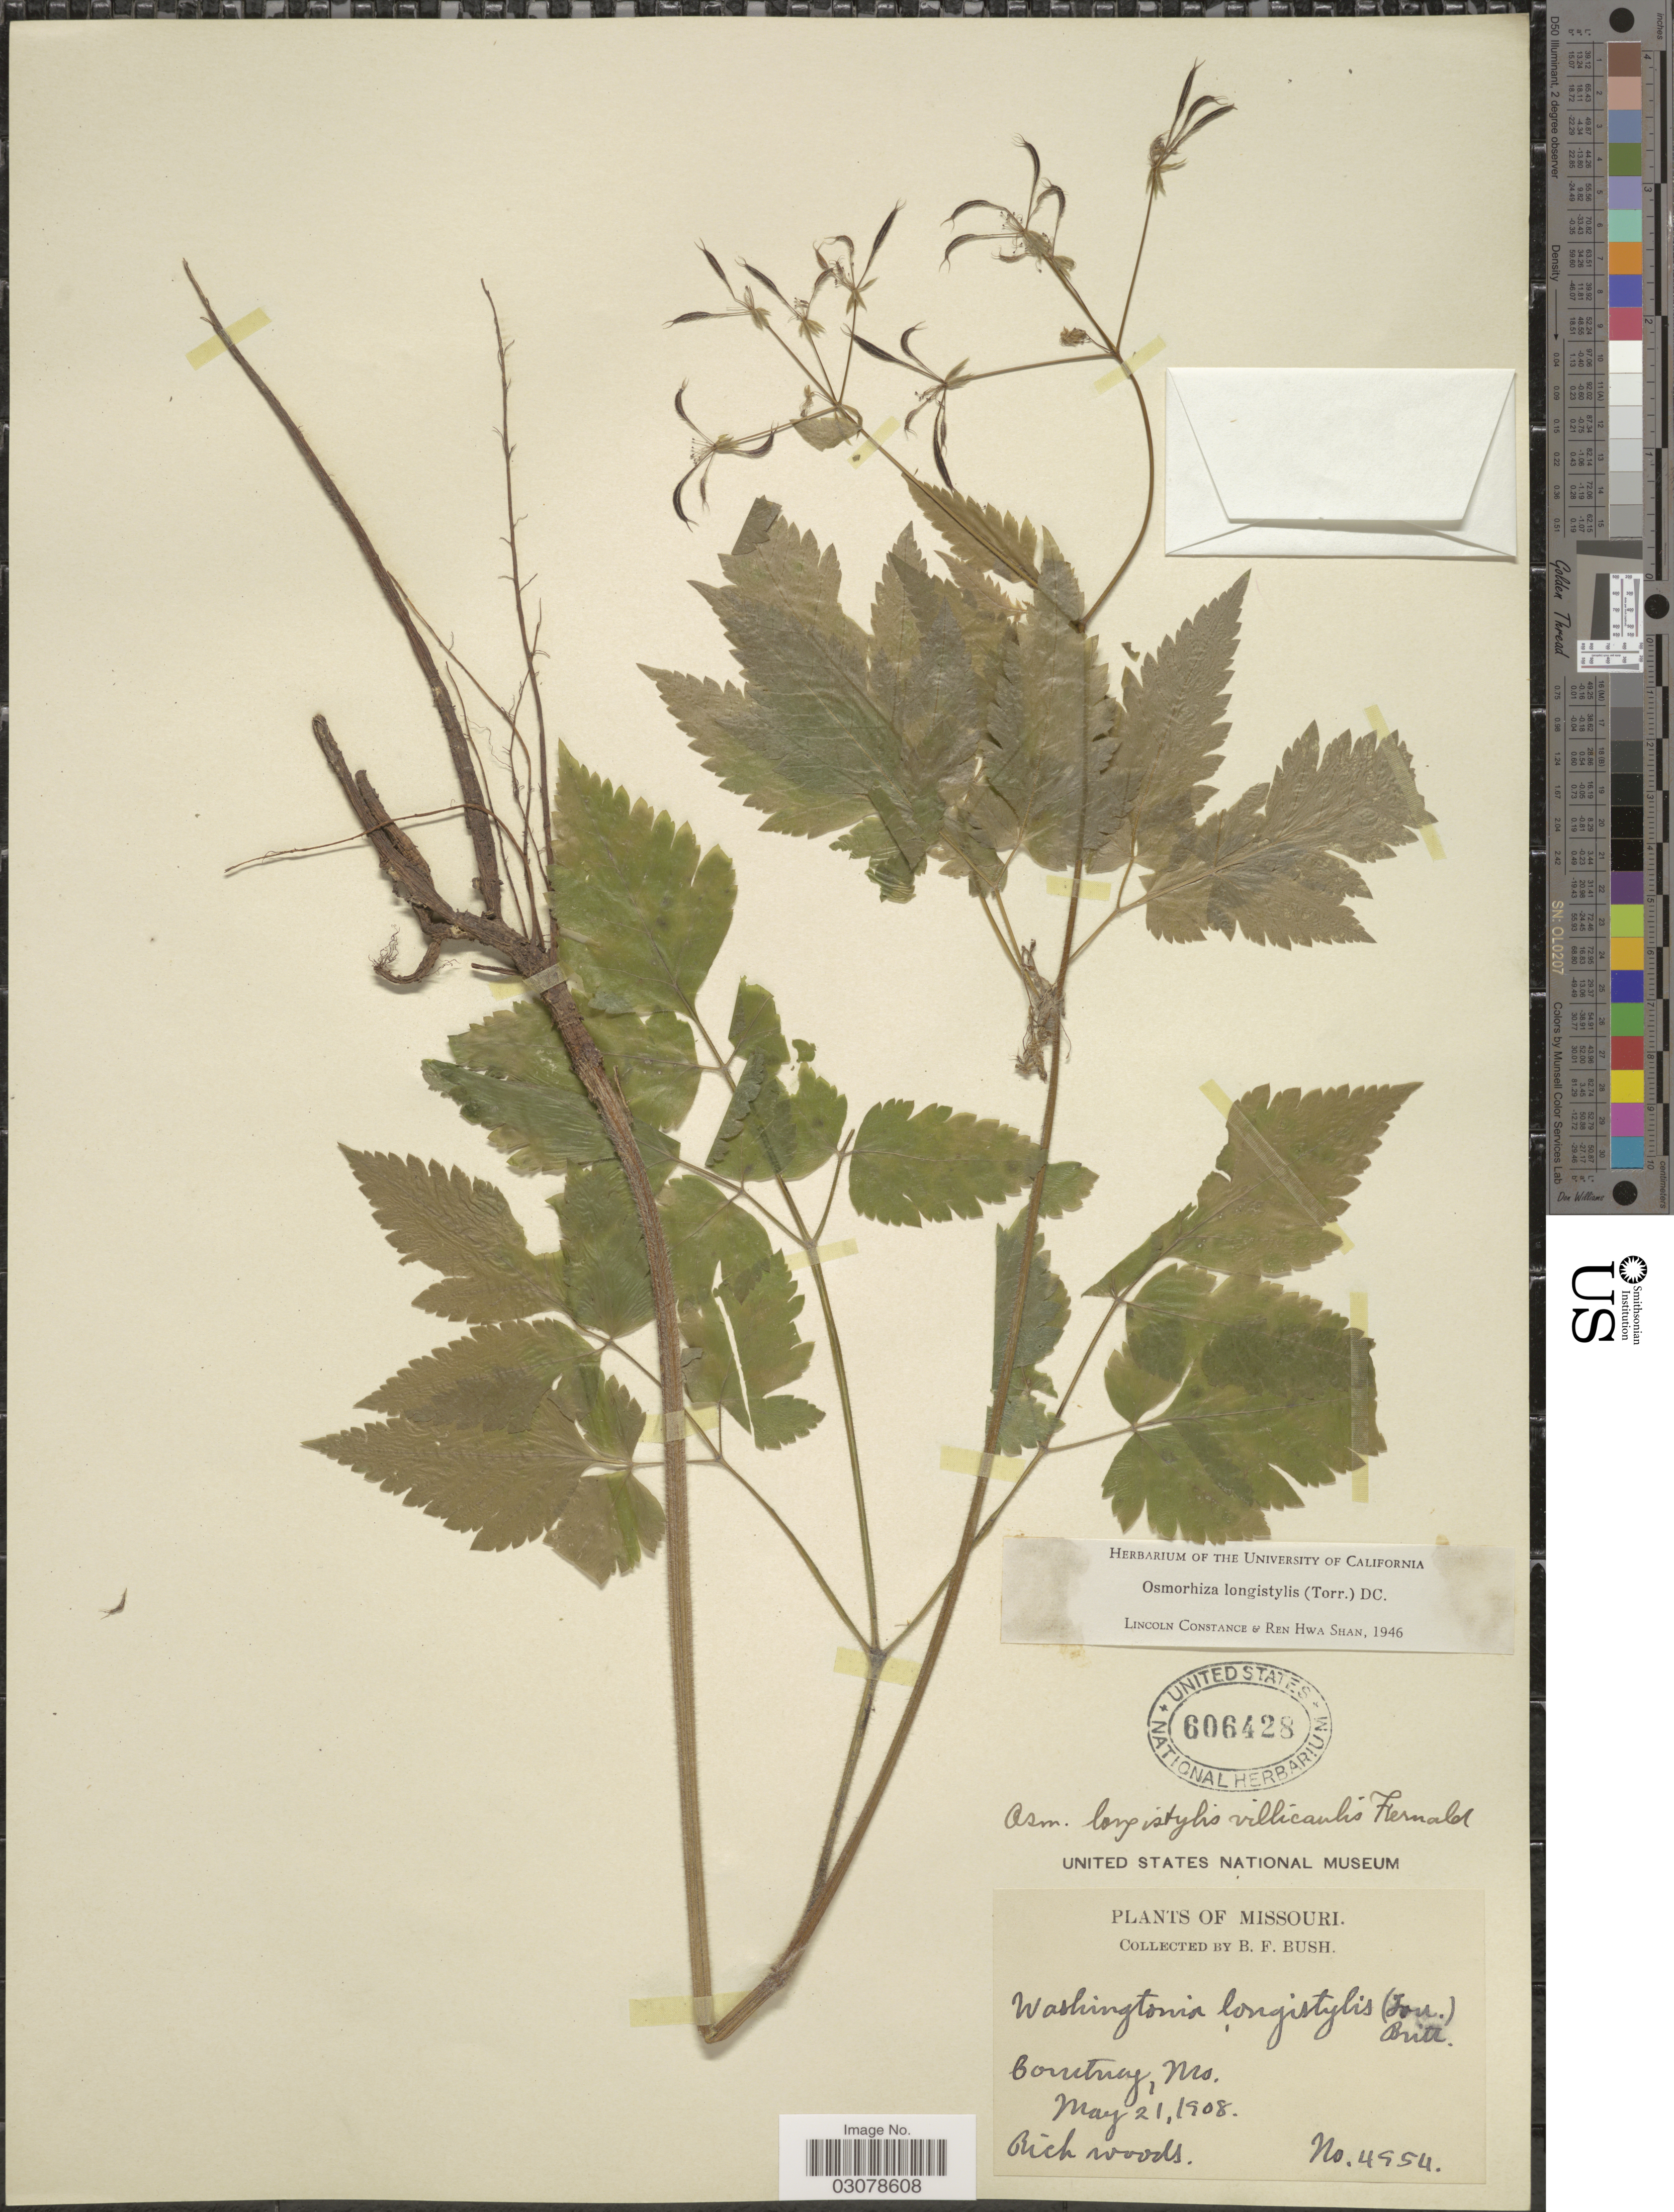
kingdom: Plantae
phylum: Tracheophyta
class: Magnoliopsida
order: Apiales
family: Apiaceae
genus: Osmorhiza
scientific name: Osmorhiza longistylis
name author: (Torr.) DC.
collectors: B. F. Bush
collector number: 4954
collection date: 1908-05-21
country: United States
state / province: Missouri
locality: Courtney.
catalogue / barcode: US 606428